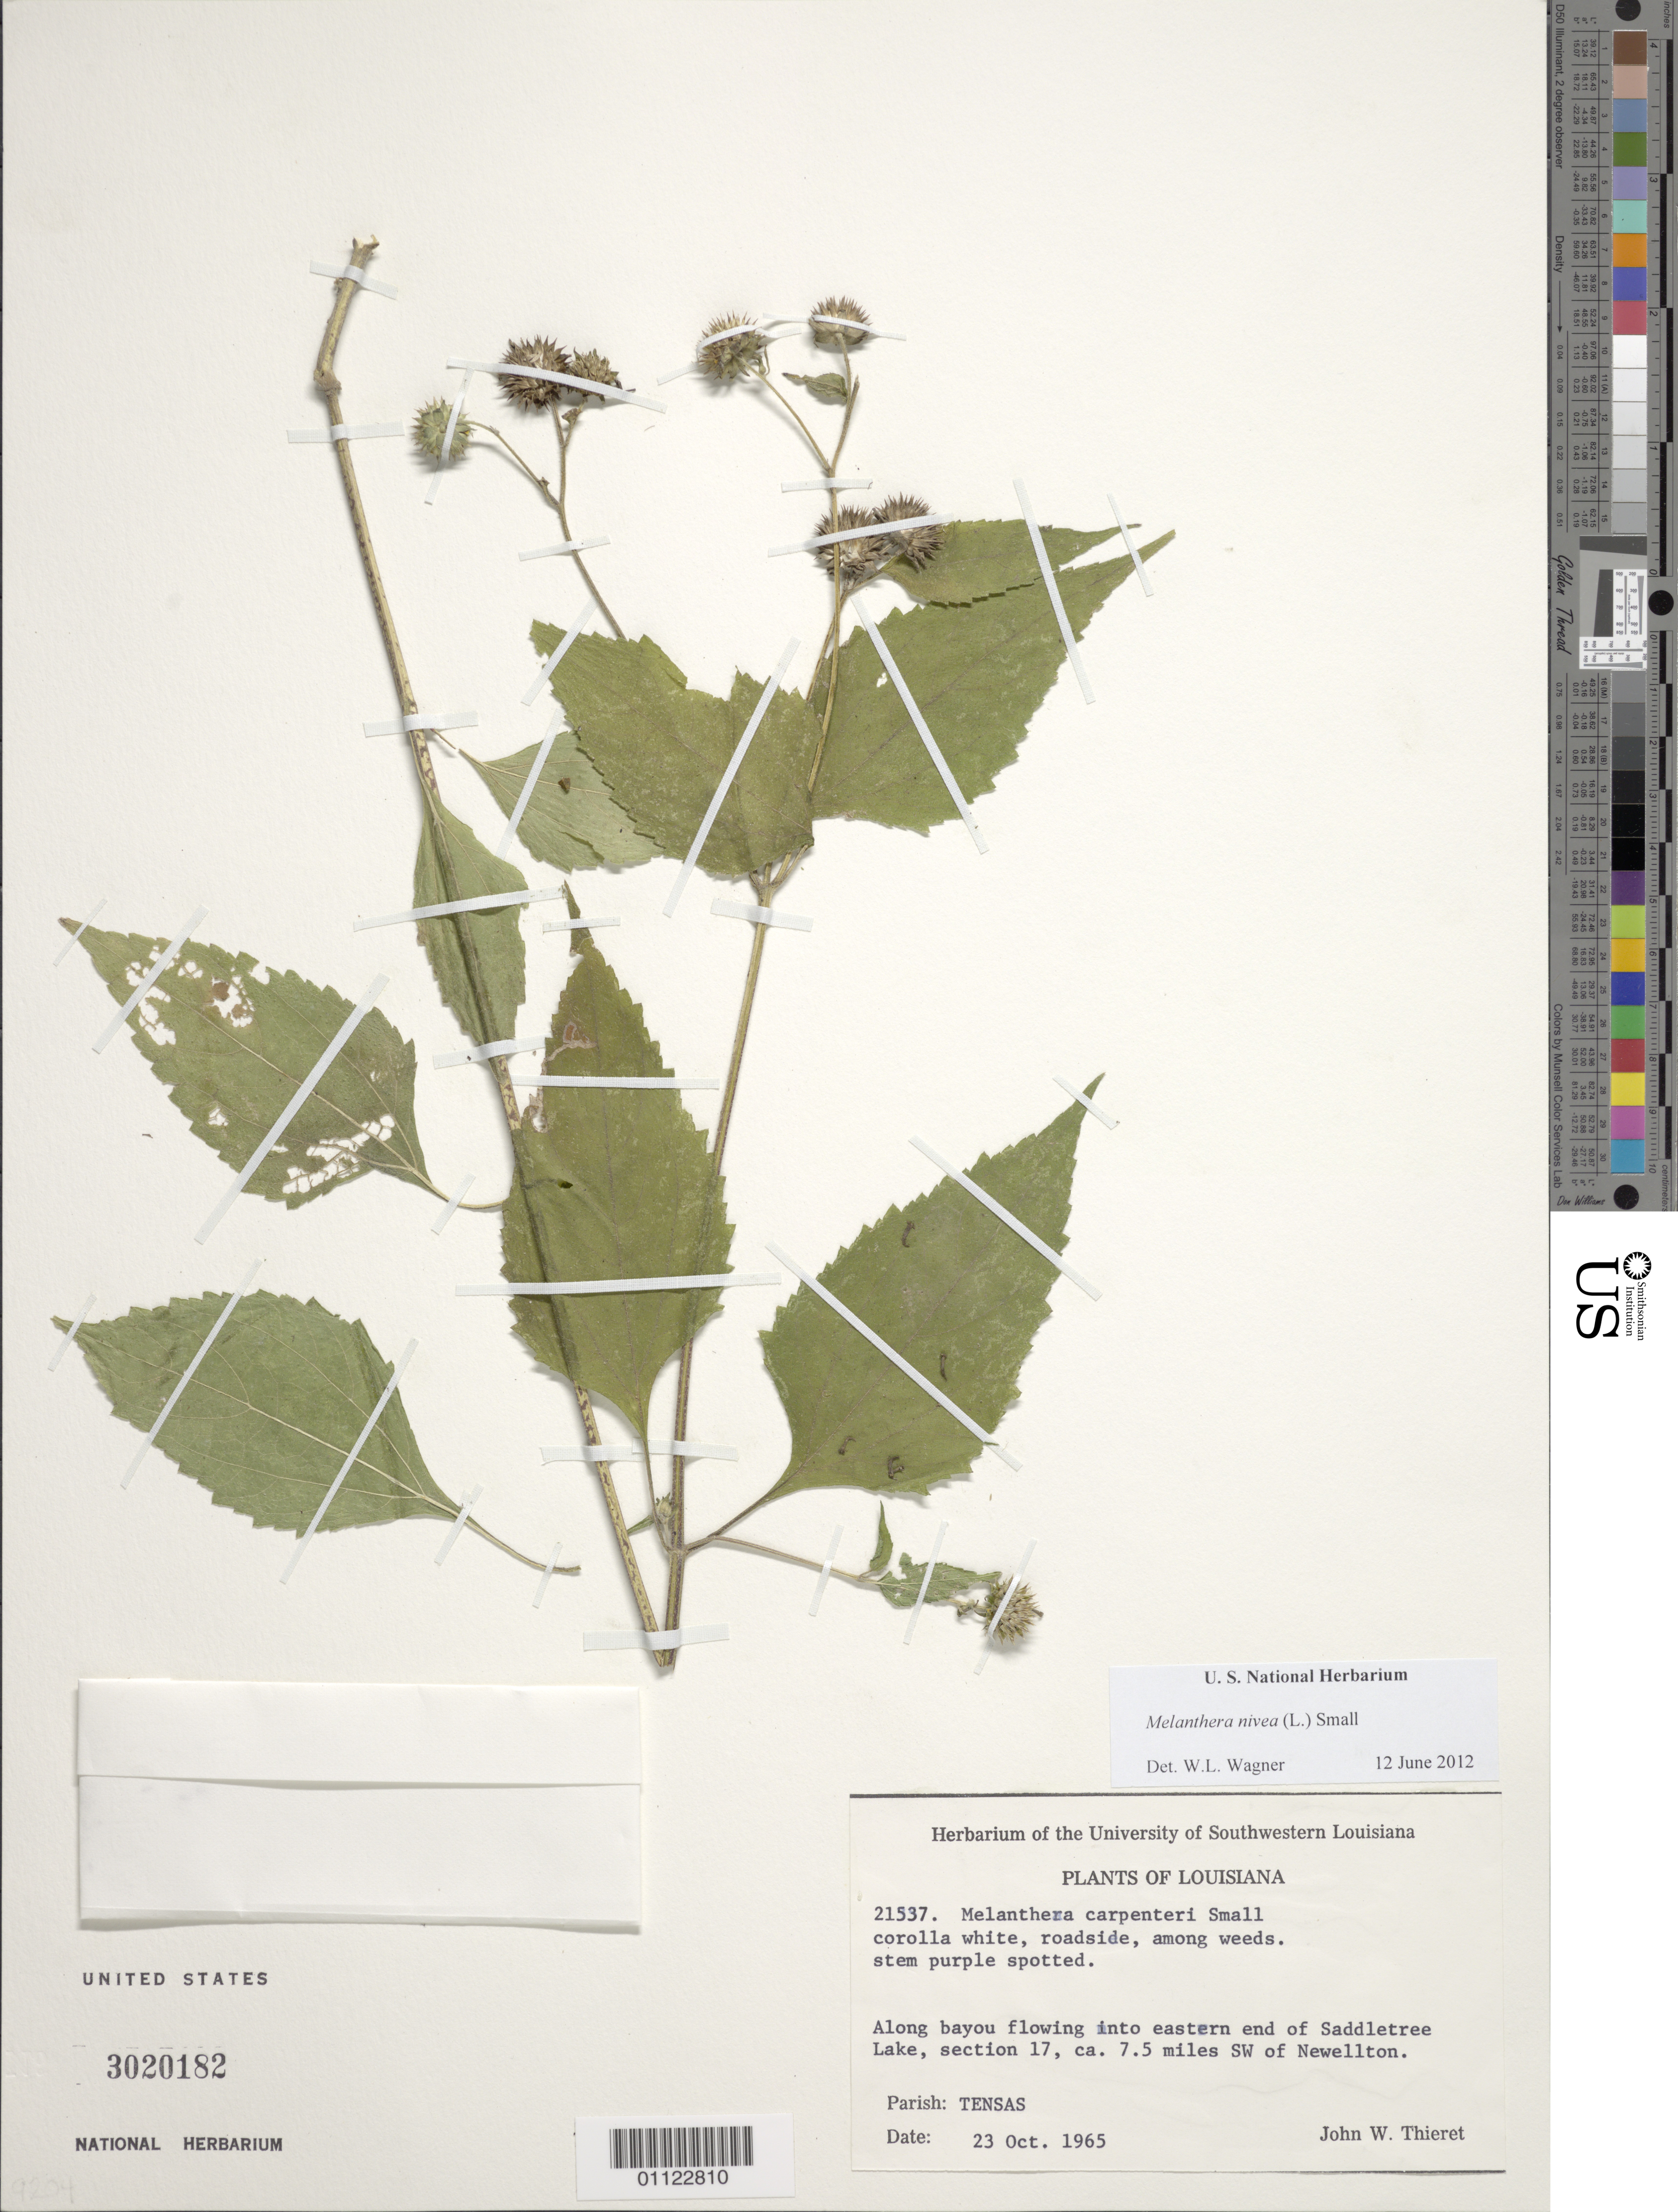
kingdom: Plantae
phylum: Tracheophyta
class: Magnoliopsida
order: Asterales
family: Asteraceae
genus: Melanthera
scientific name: Melanthera nivea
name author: (L.) Small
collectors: J. W. Thieret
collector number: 21537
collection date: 1965-10-23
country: United States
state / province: Louisiana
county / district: Tensas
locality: Along bayou flowing into E end of Saddletree Lake, section 176, ca. 7.5 mi SW of Newellton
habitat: among weeds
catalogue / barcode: US 3020182